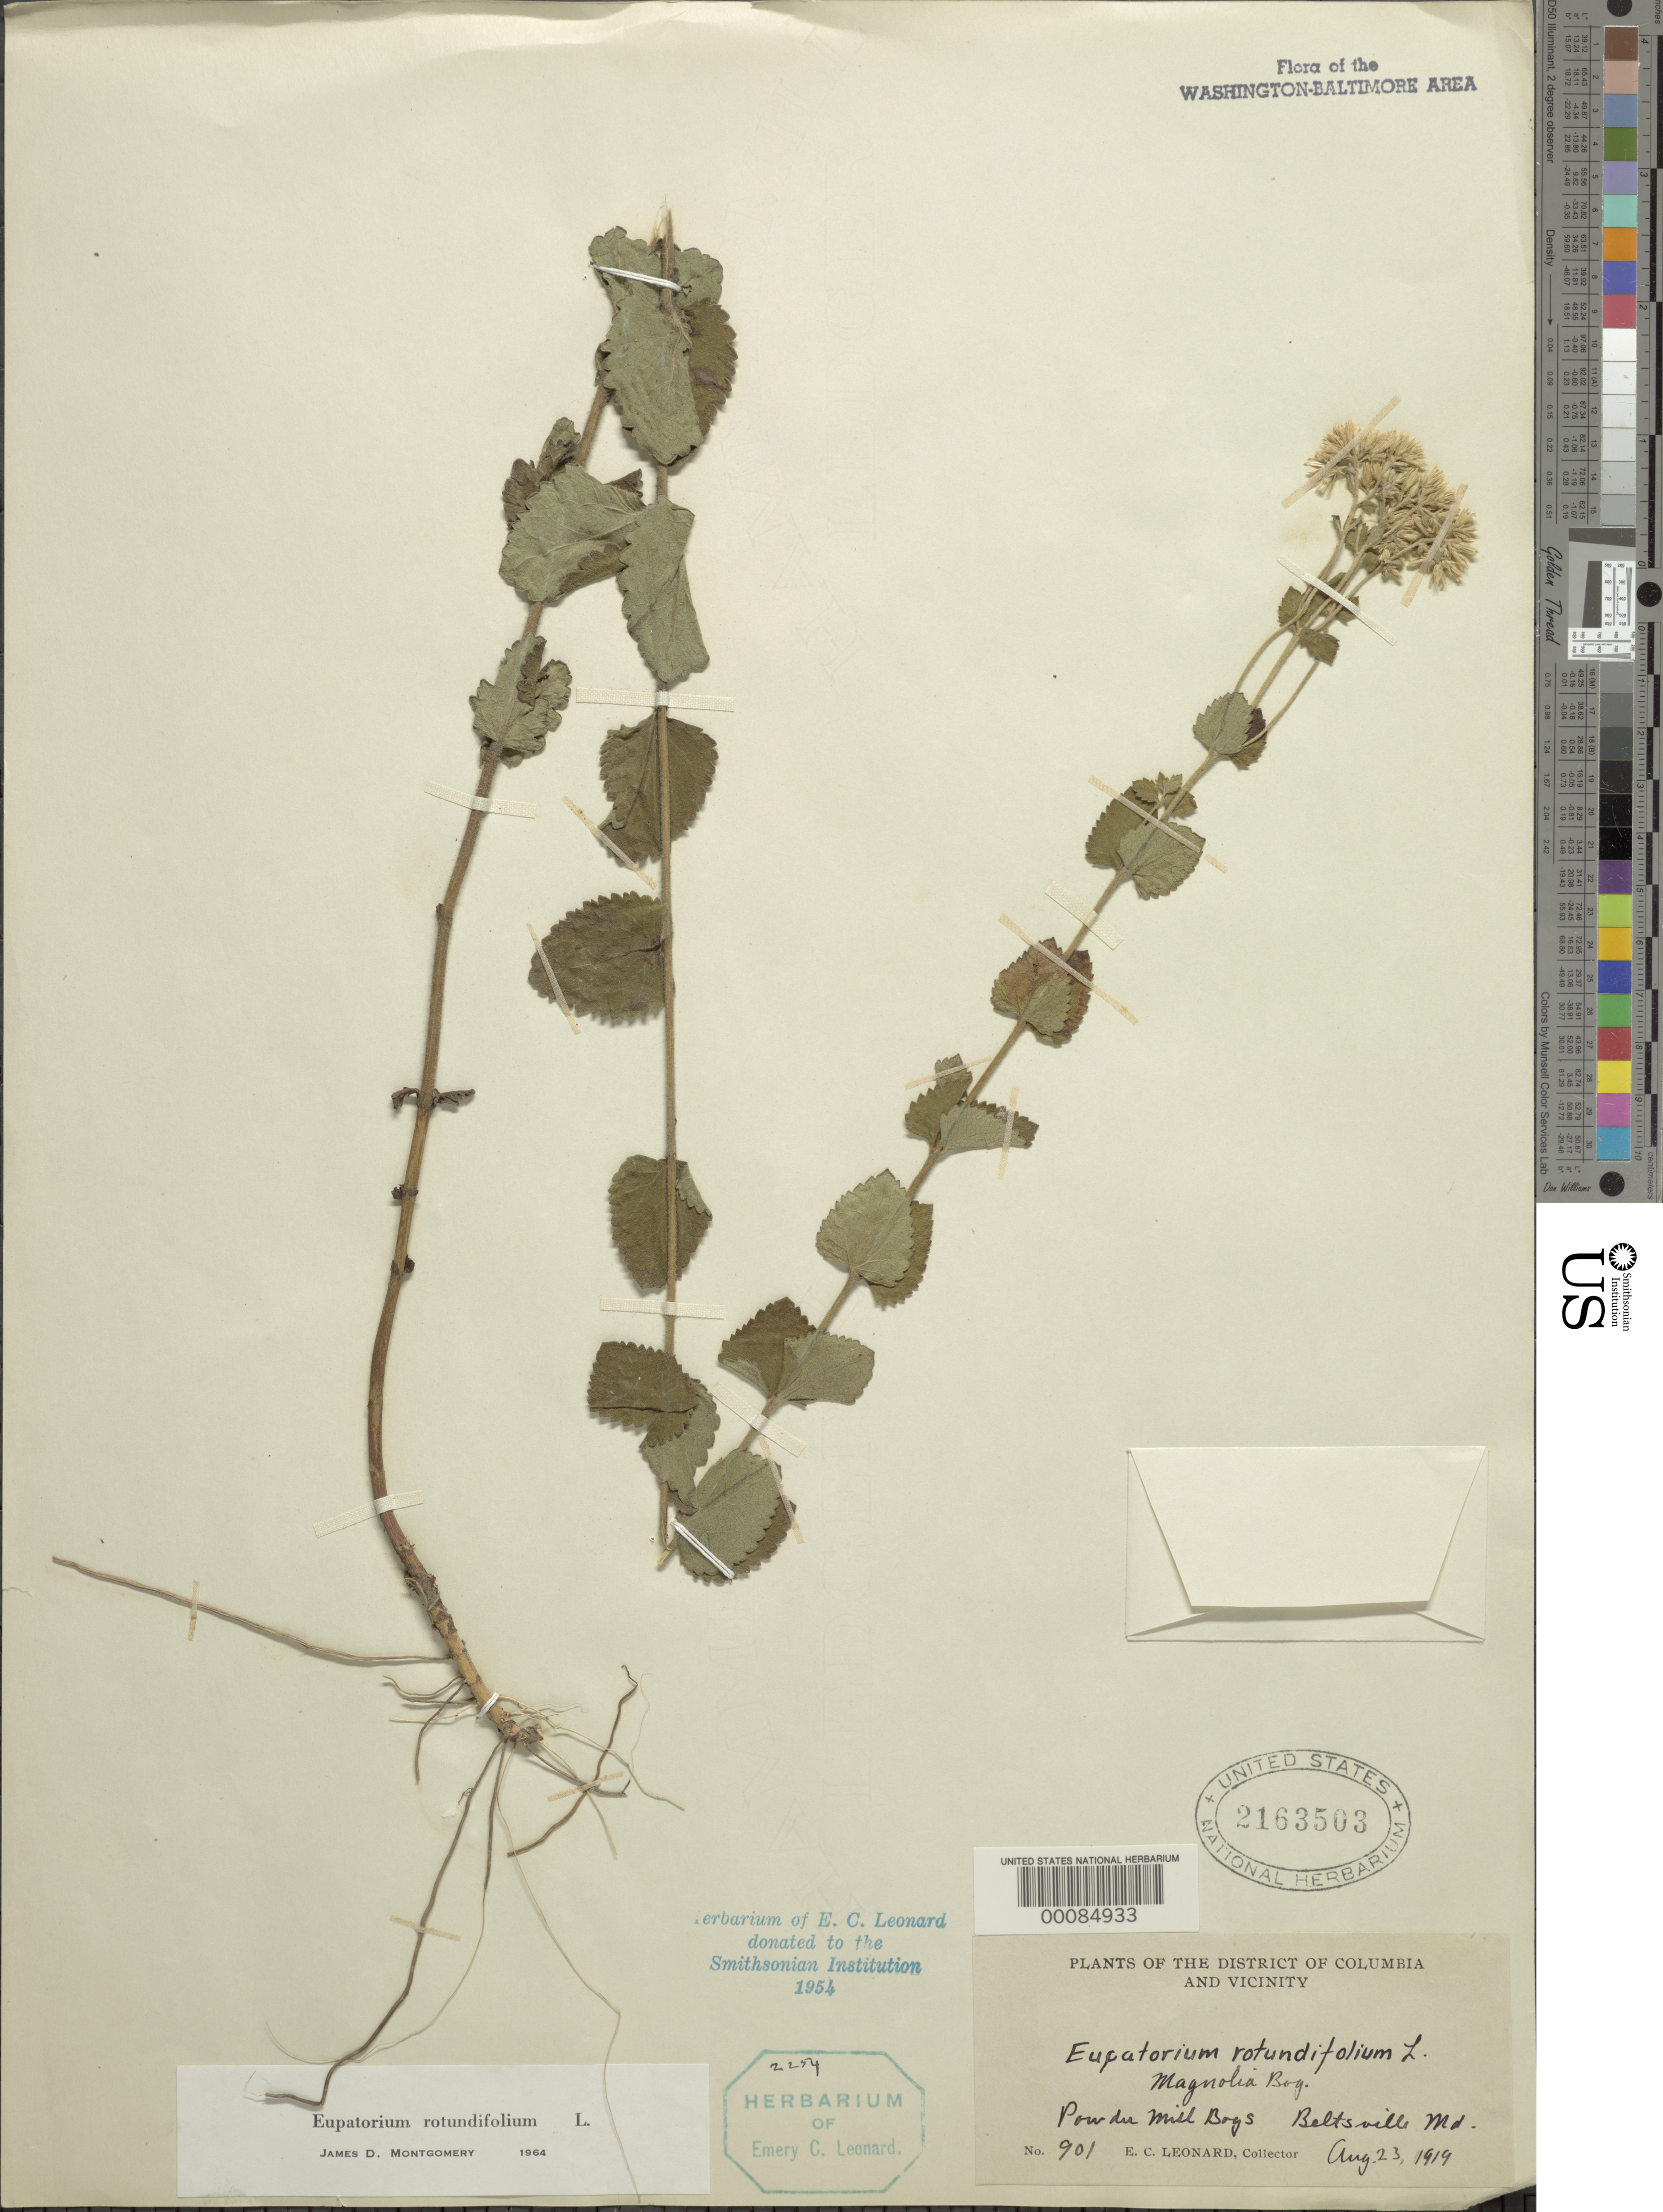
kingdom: Plantae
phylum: Tracheophyta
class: Magnoliopsida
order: Asterales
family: Asteraceae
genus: Eupatorium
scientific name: Eupatorium rotundifolium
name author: L.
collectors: E. C. Leonard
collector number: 901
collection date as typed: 23 Aug 1919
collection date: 1919-08-23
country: United States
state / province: Maryland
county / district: Prince George's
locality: Powdermill Bogs, Beltsville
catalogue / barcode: US 2163503